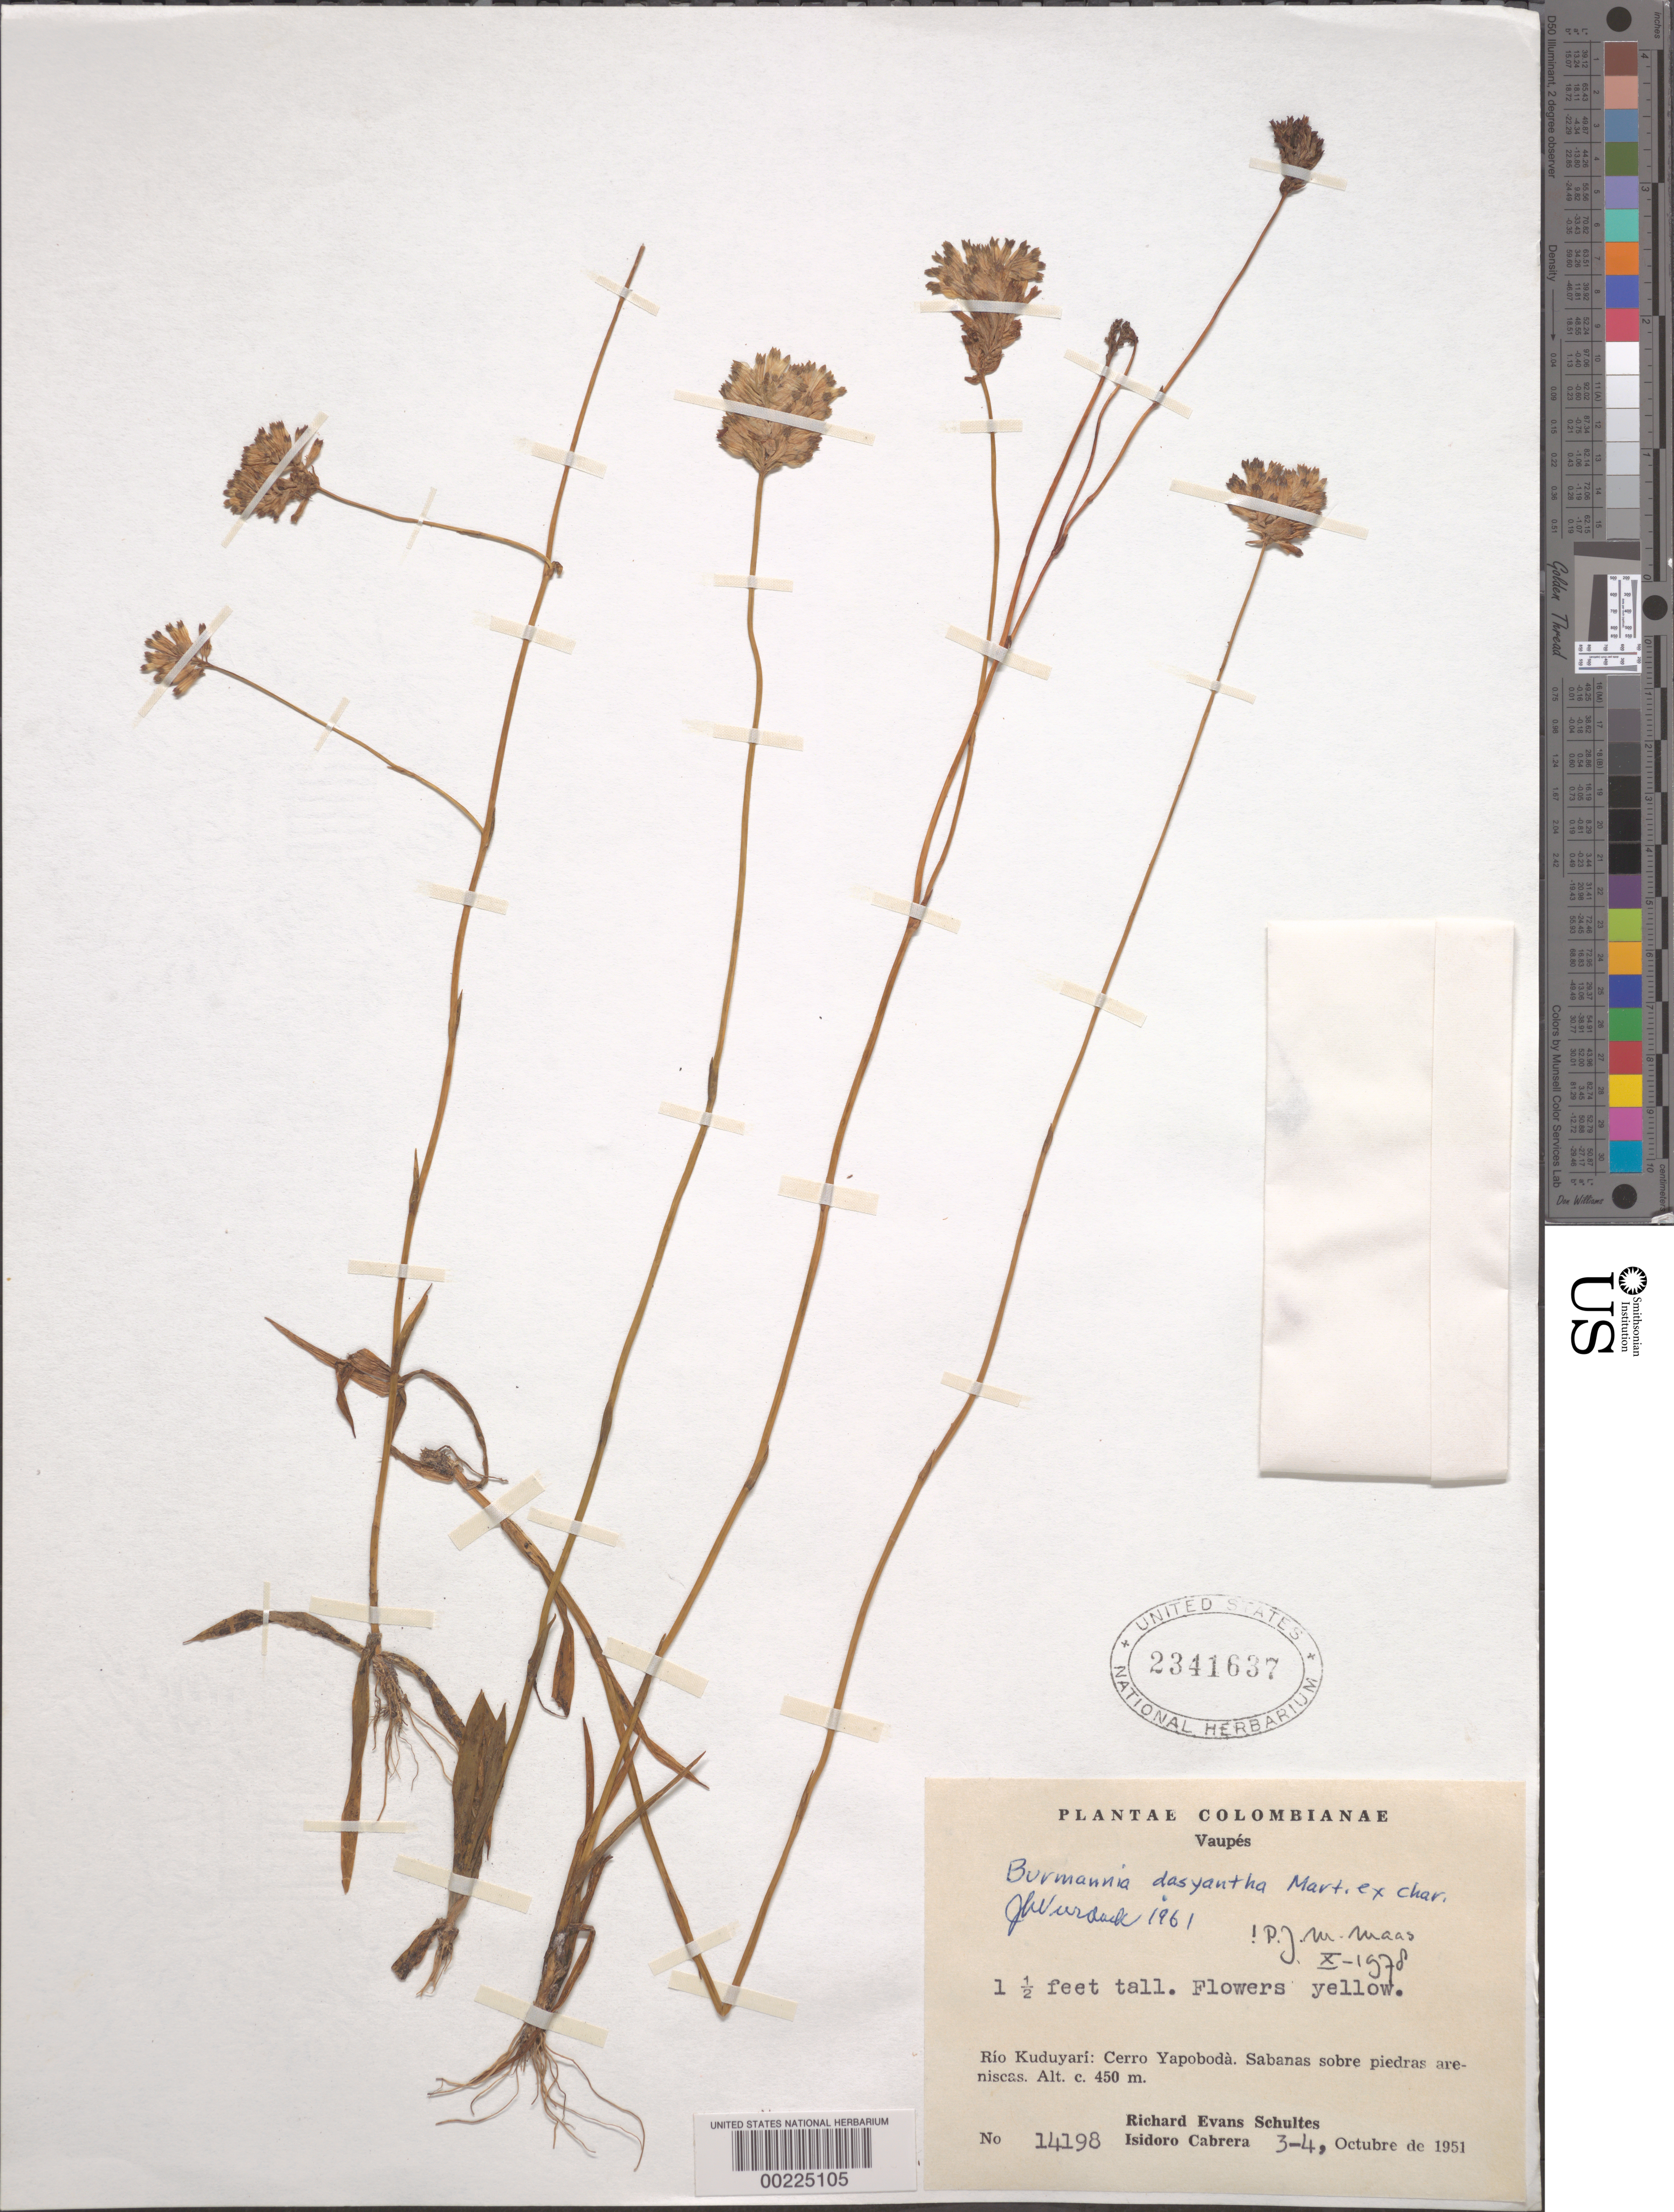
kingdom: Plantae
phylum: Tracheophyta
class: Liliopsida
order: Dioscoreales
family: Burmanniaceae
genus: Burmannia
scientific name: Burmannia dasyantha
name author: Mart.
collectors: R. E. Schultes & I. Cabrera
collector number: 14198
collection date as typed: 03 Oct 1951 and 04 Oct 1951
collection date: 1951-10-03,1951-10-04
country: Colombia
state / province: Vaupés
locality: Rio Kuduyari: Cerro Yapoboda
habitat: Savannas on gravel and sand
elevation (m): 450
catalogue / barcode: US 2341637